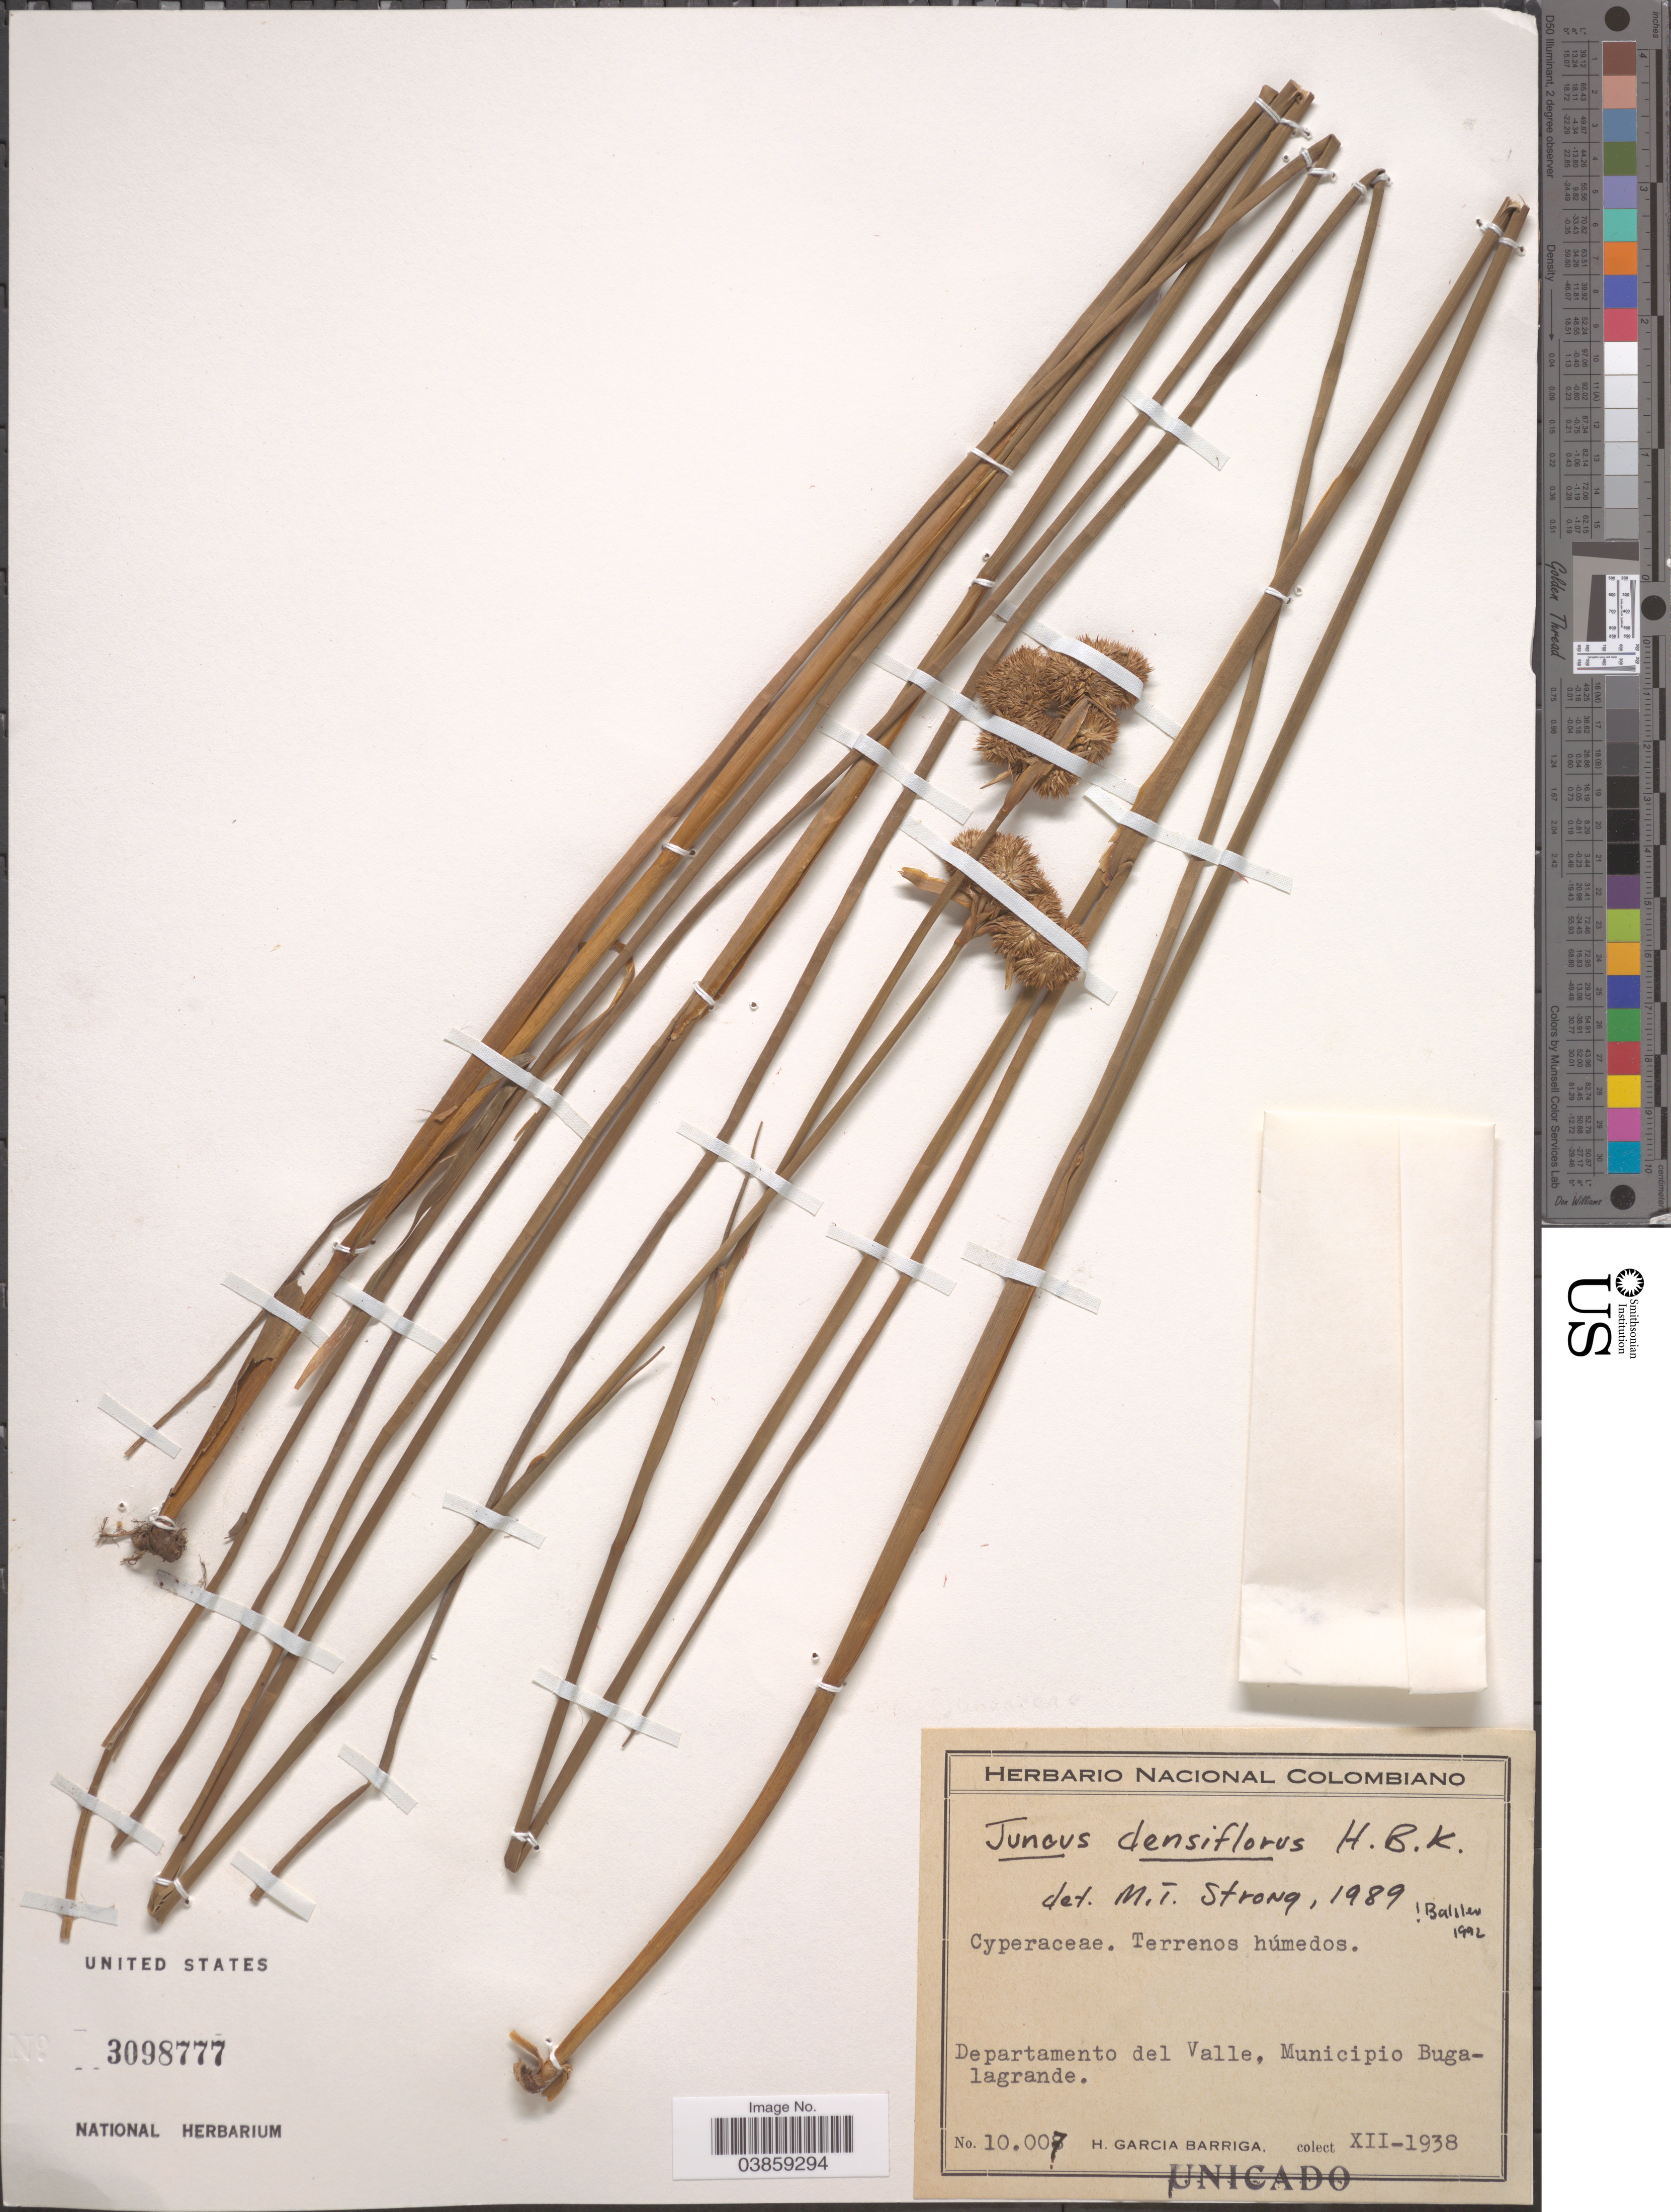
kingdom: Plantae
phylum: Tracheophyta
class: Liliopsida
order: Poales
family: Juncaceae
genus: Juncus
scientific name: Juncus densiflorus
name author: Kunth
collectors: H. García Barriga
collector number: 10007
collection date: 1938-12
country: Colombia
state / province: Valle del Cauca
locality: Departamento del Valle. Municipio Bugalagrande.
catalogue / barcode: US 3098777